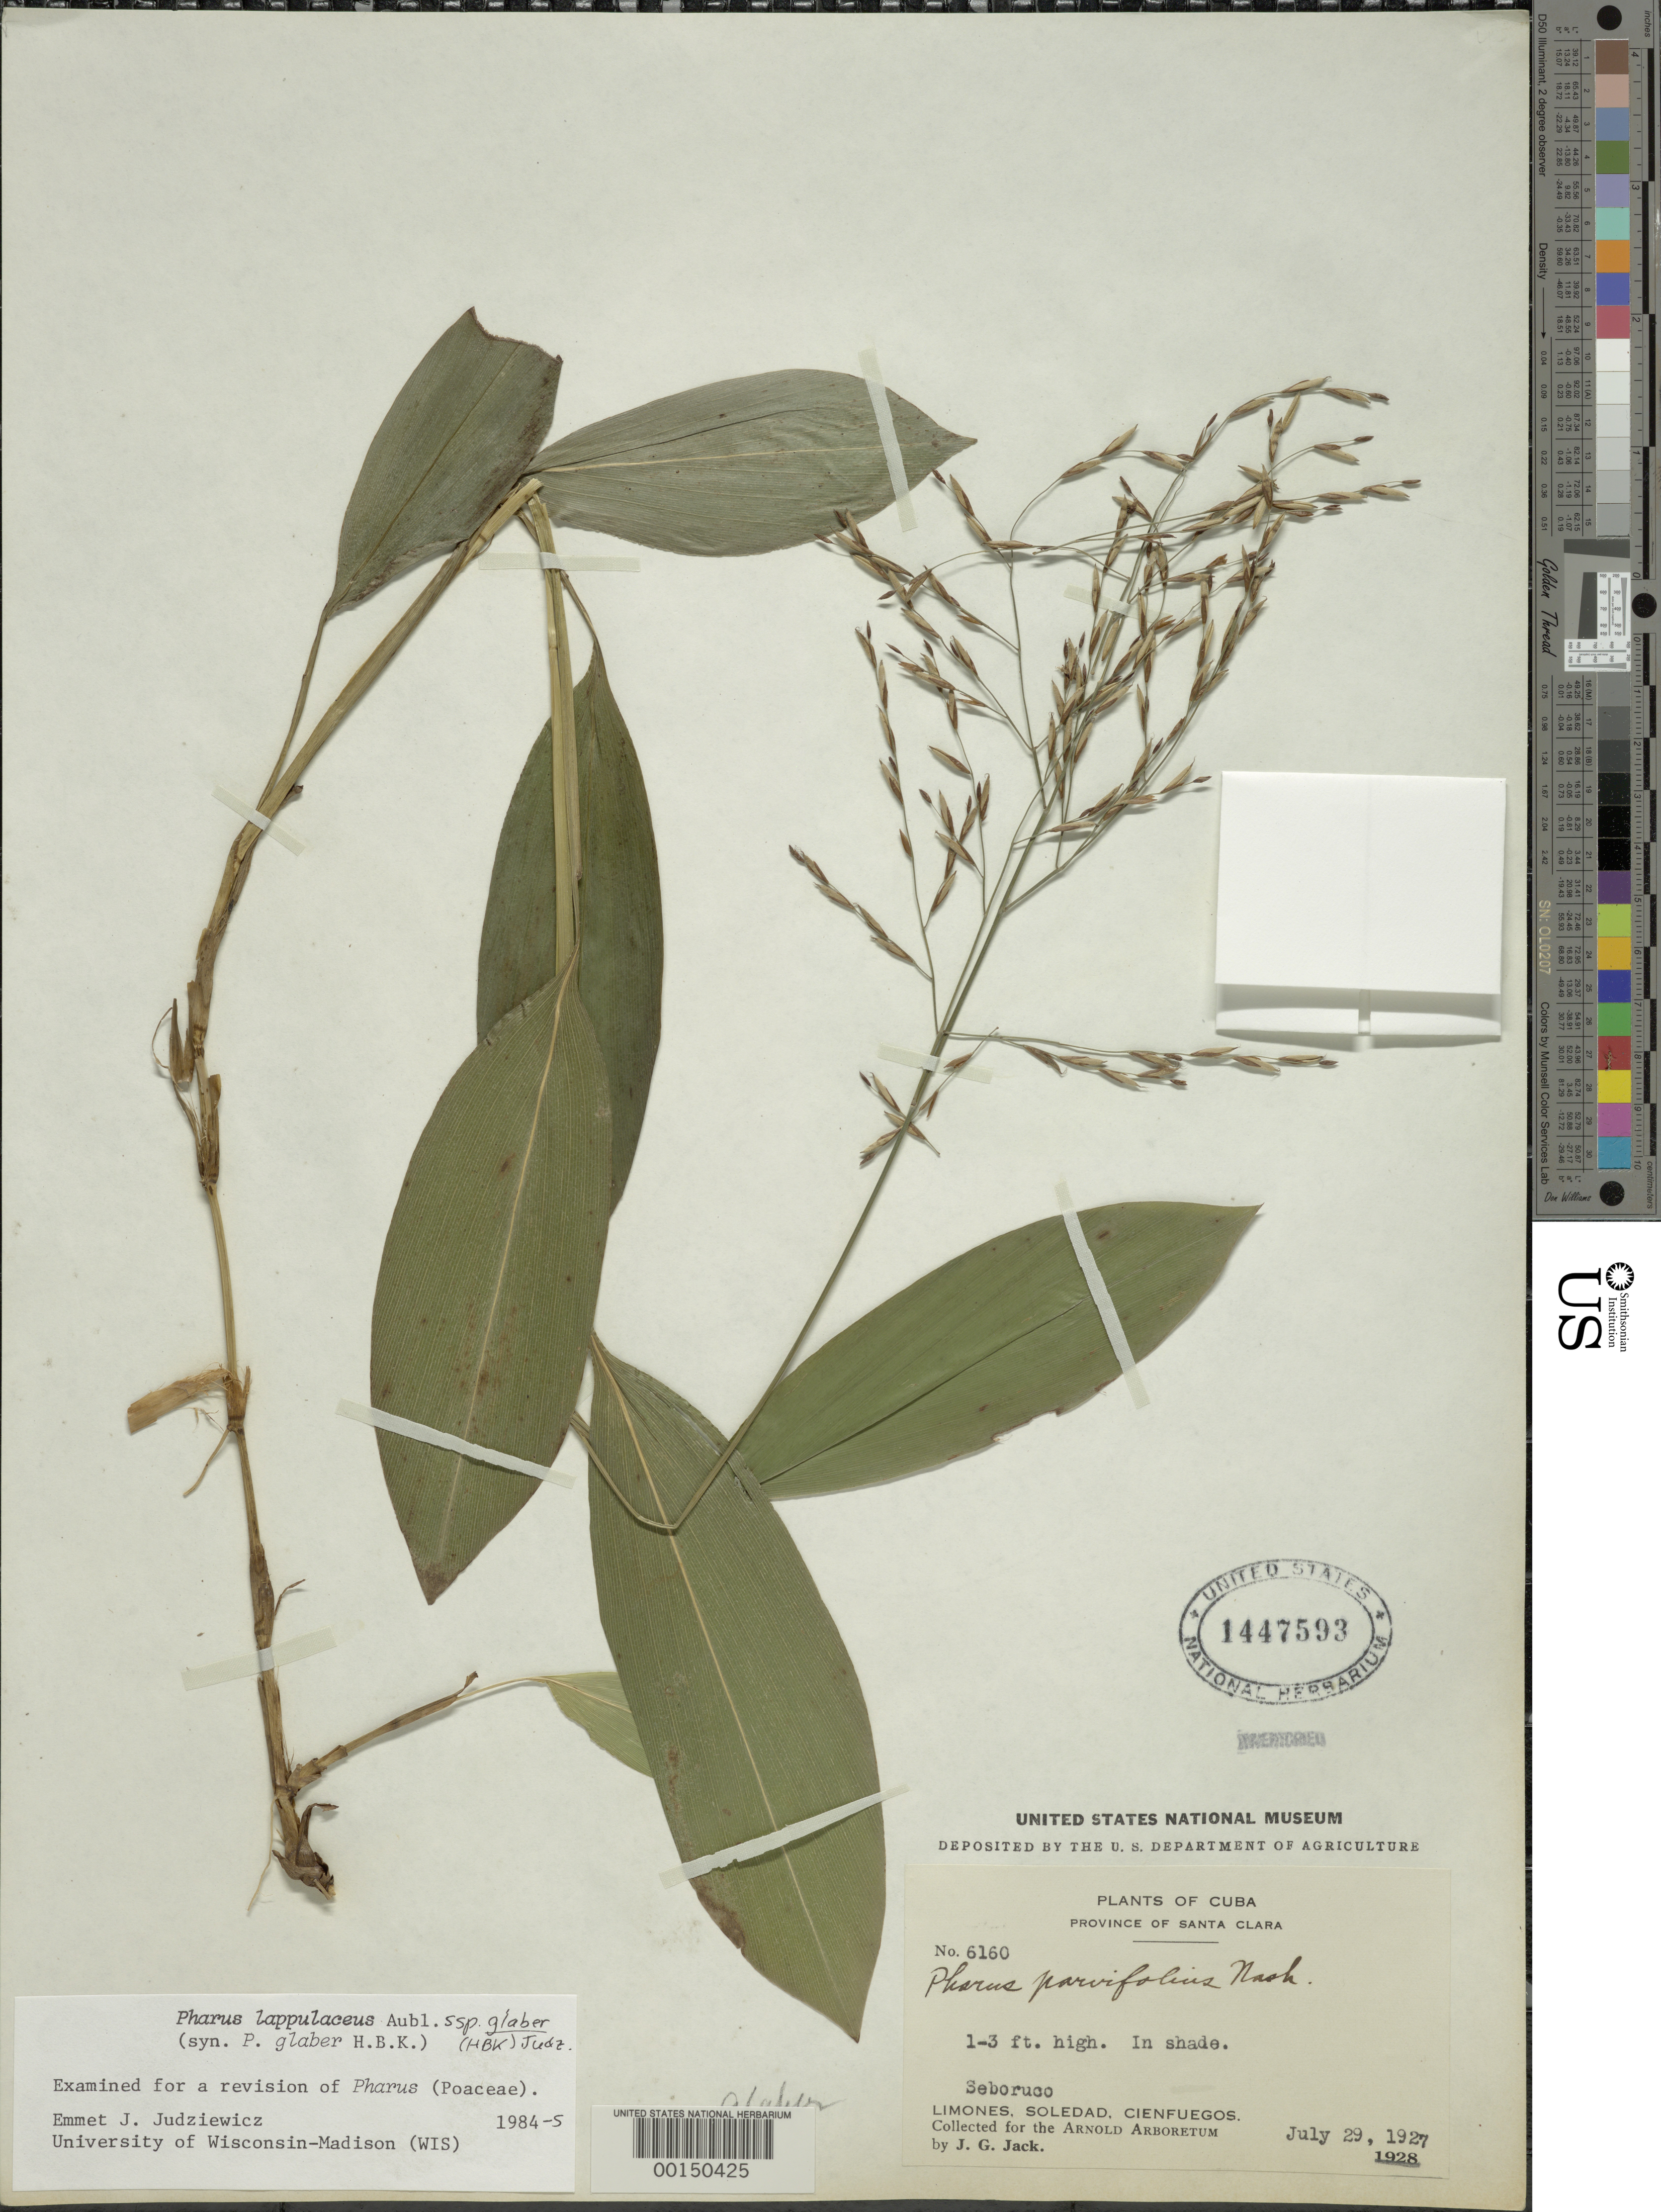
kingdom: Plantae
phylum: Tracheophyta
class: Liliopsida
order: Poales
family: Poaceae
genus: Pharus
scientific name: Pharus lappulaceus subsp. glaber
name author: (Kunth) Judz.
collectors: J. G. Jack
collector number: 6160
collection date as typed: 29 Jul 1927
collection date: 1927-07-29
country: Cuba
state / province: Las Villas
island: Greater Antilles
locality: Seboruco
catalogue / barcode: US 1447593